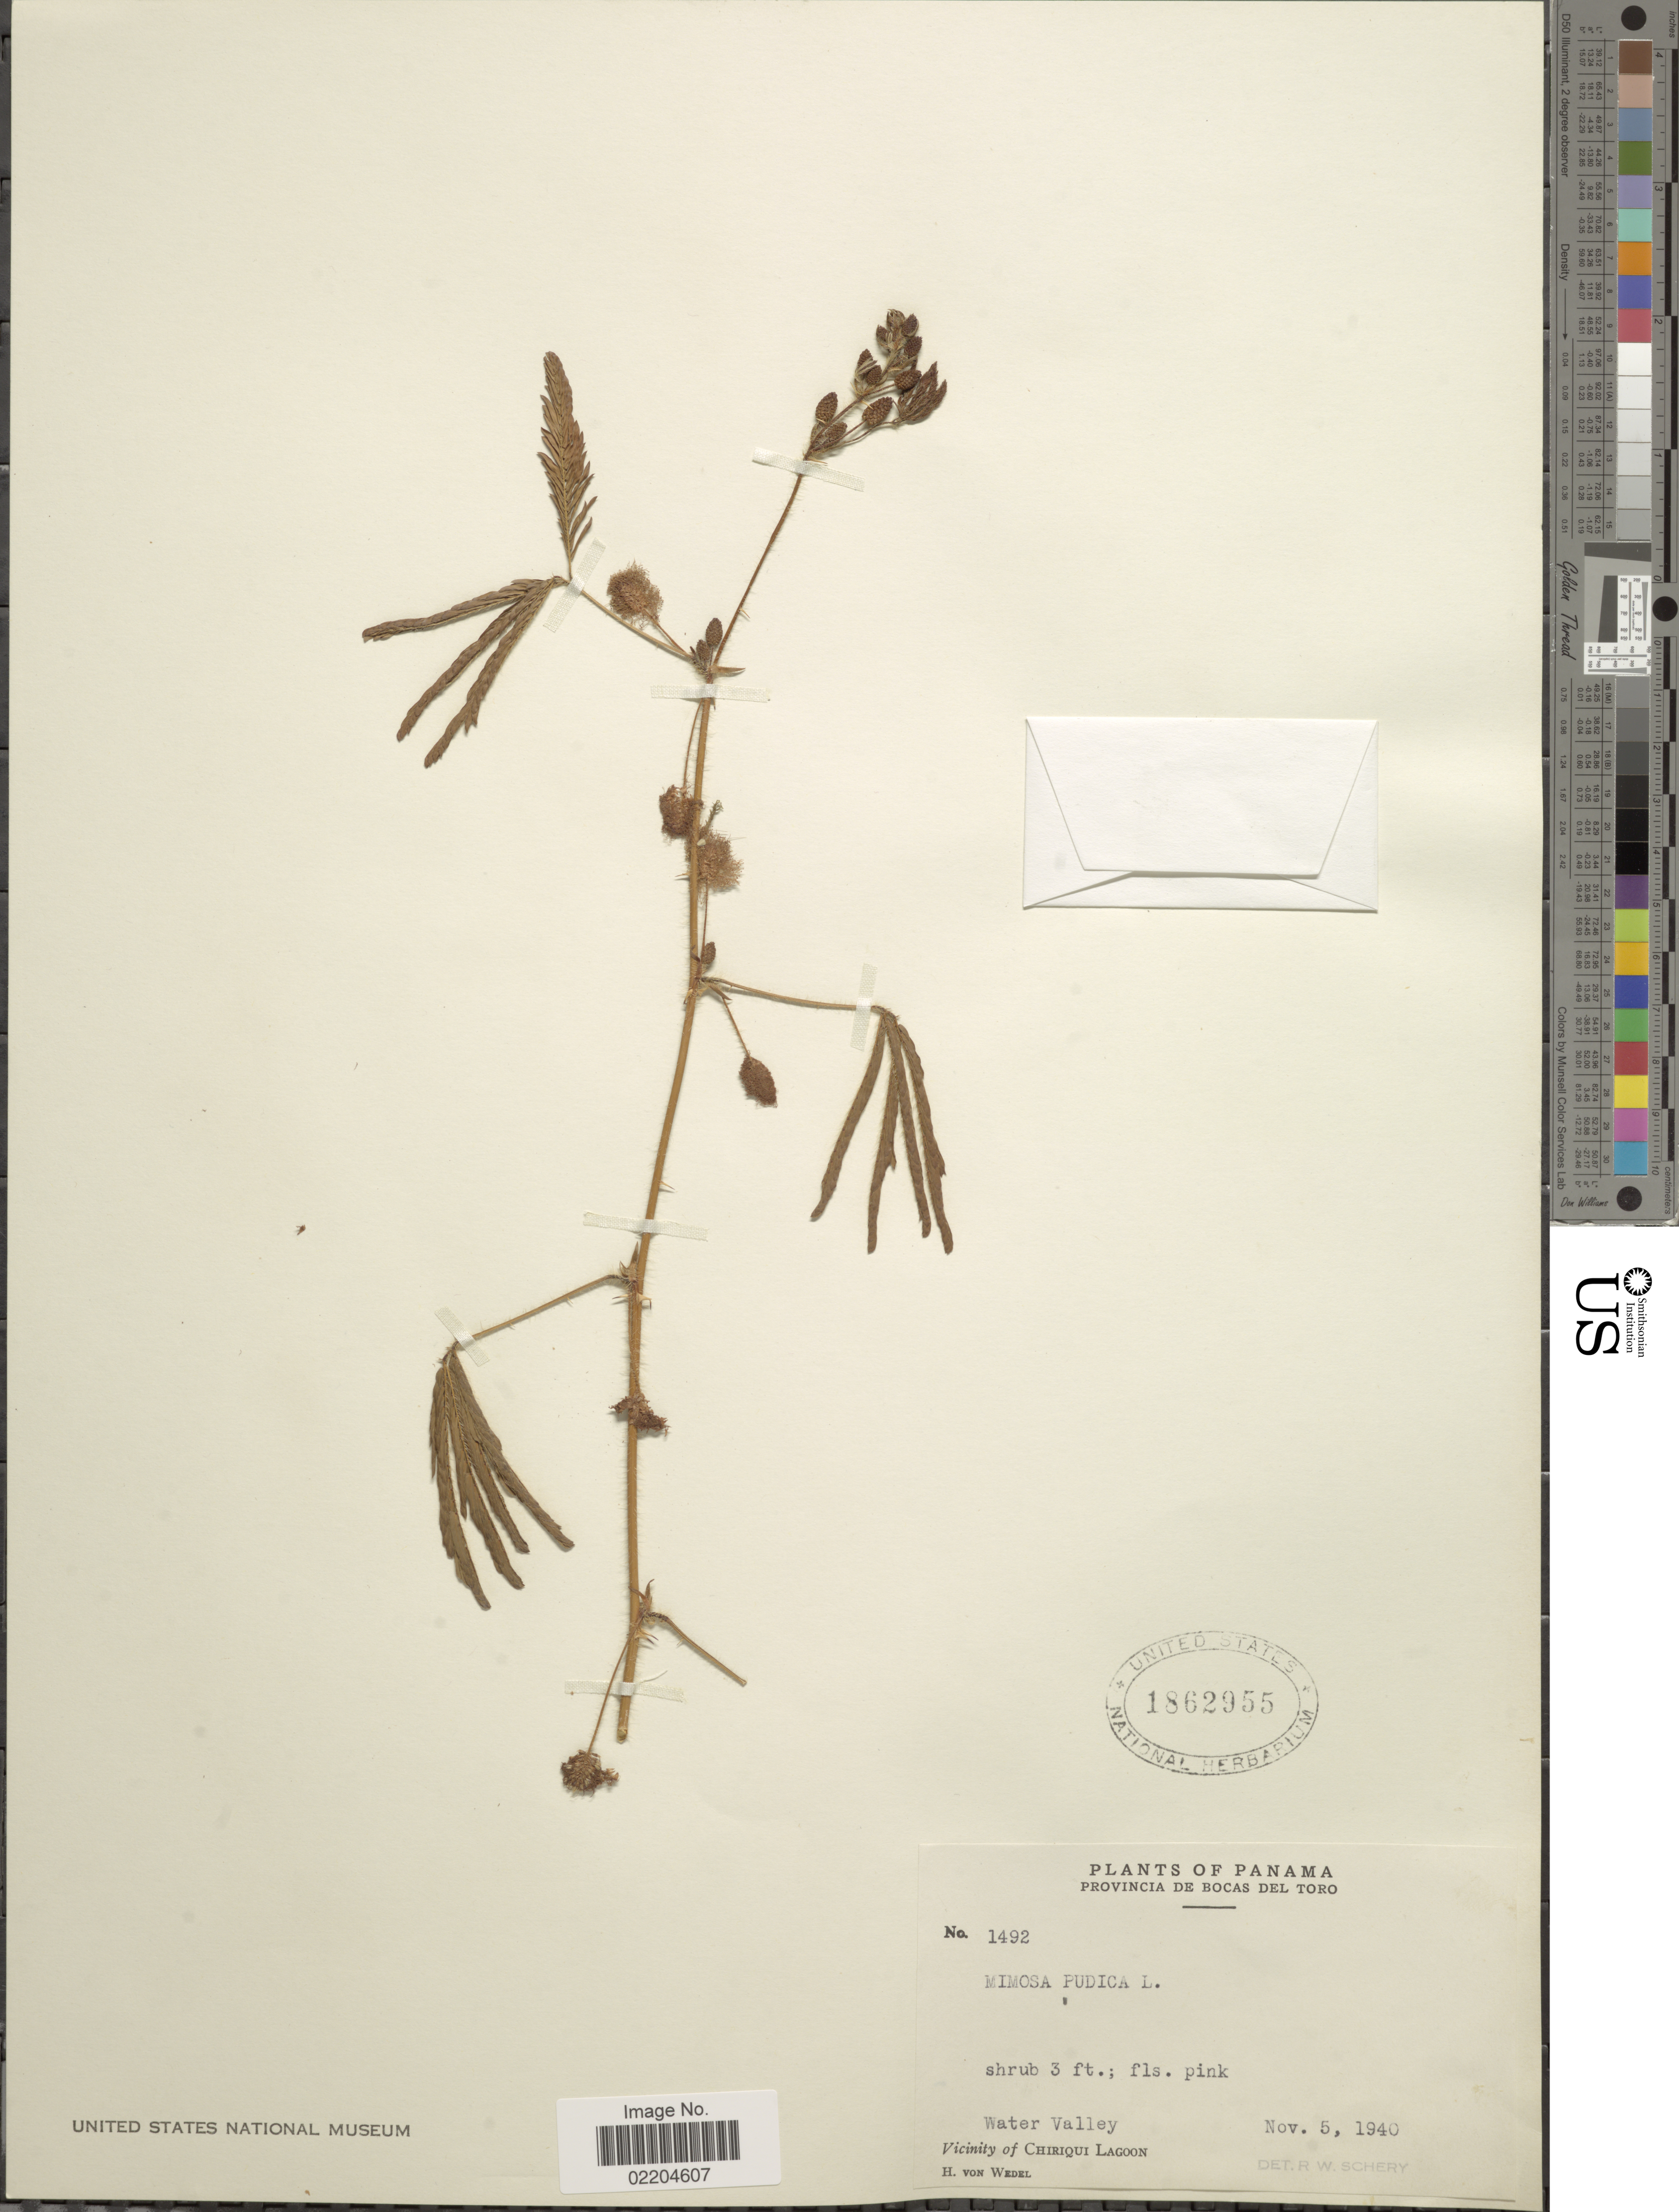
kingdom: Plantae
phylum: Tracheophyta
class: Magnoliopsida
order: Fabales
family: Fabaceae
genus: Mimosa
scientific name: Mimosa pudica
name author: L.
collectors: H. von Wedel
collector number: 1492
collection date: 1940-11-05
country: Panama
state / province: Bocas del Toro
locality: Provincia de Bocas del Toro. Water Valley. Vicinity of Chiriqui Lagoon.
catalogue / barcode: US 1862955